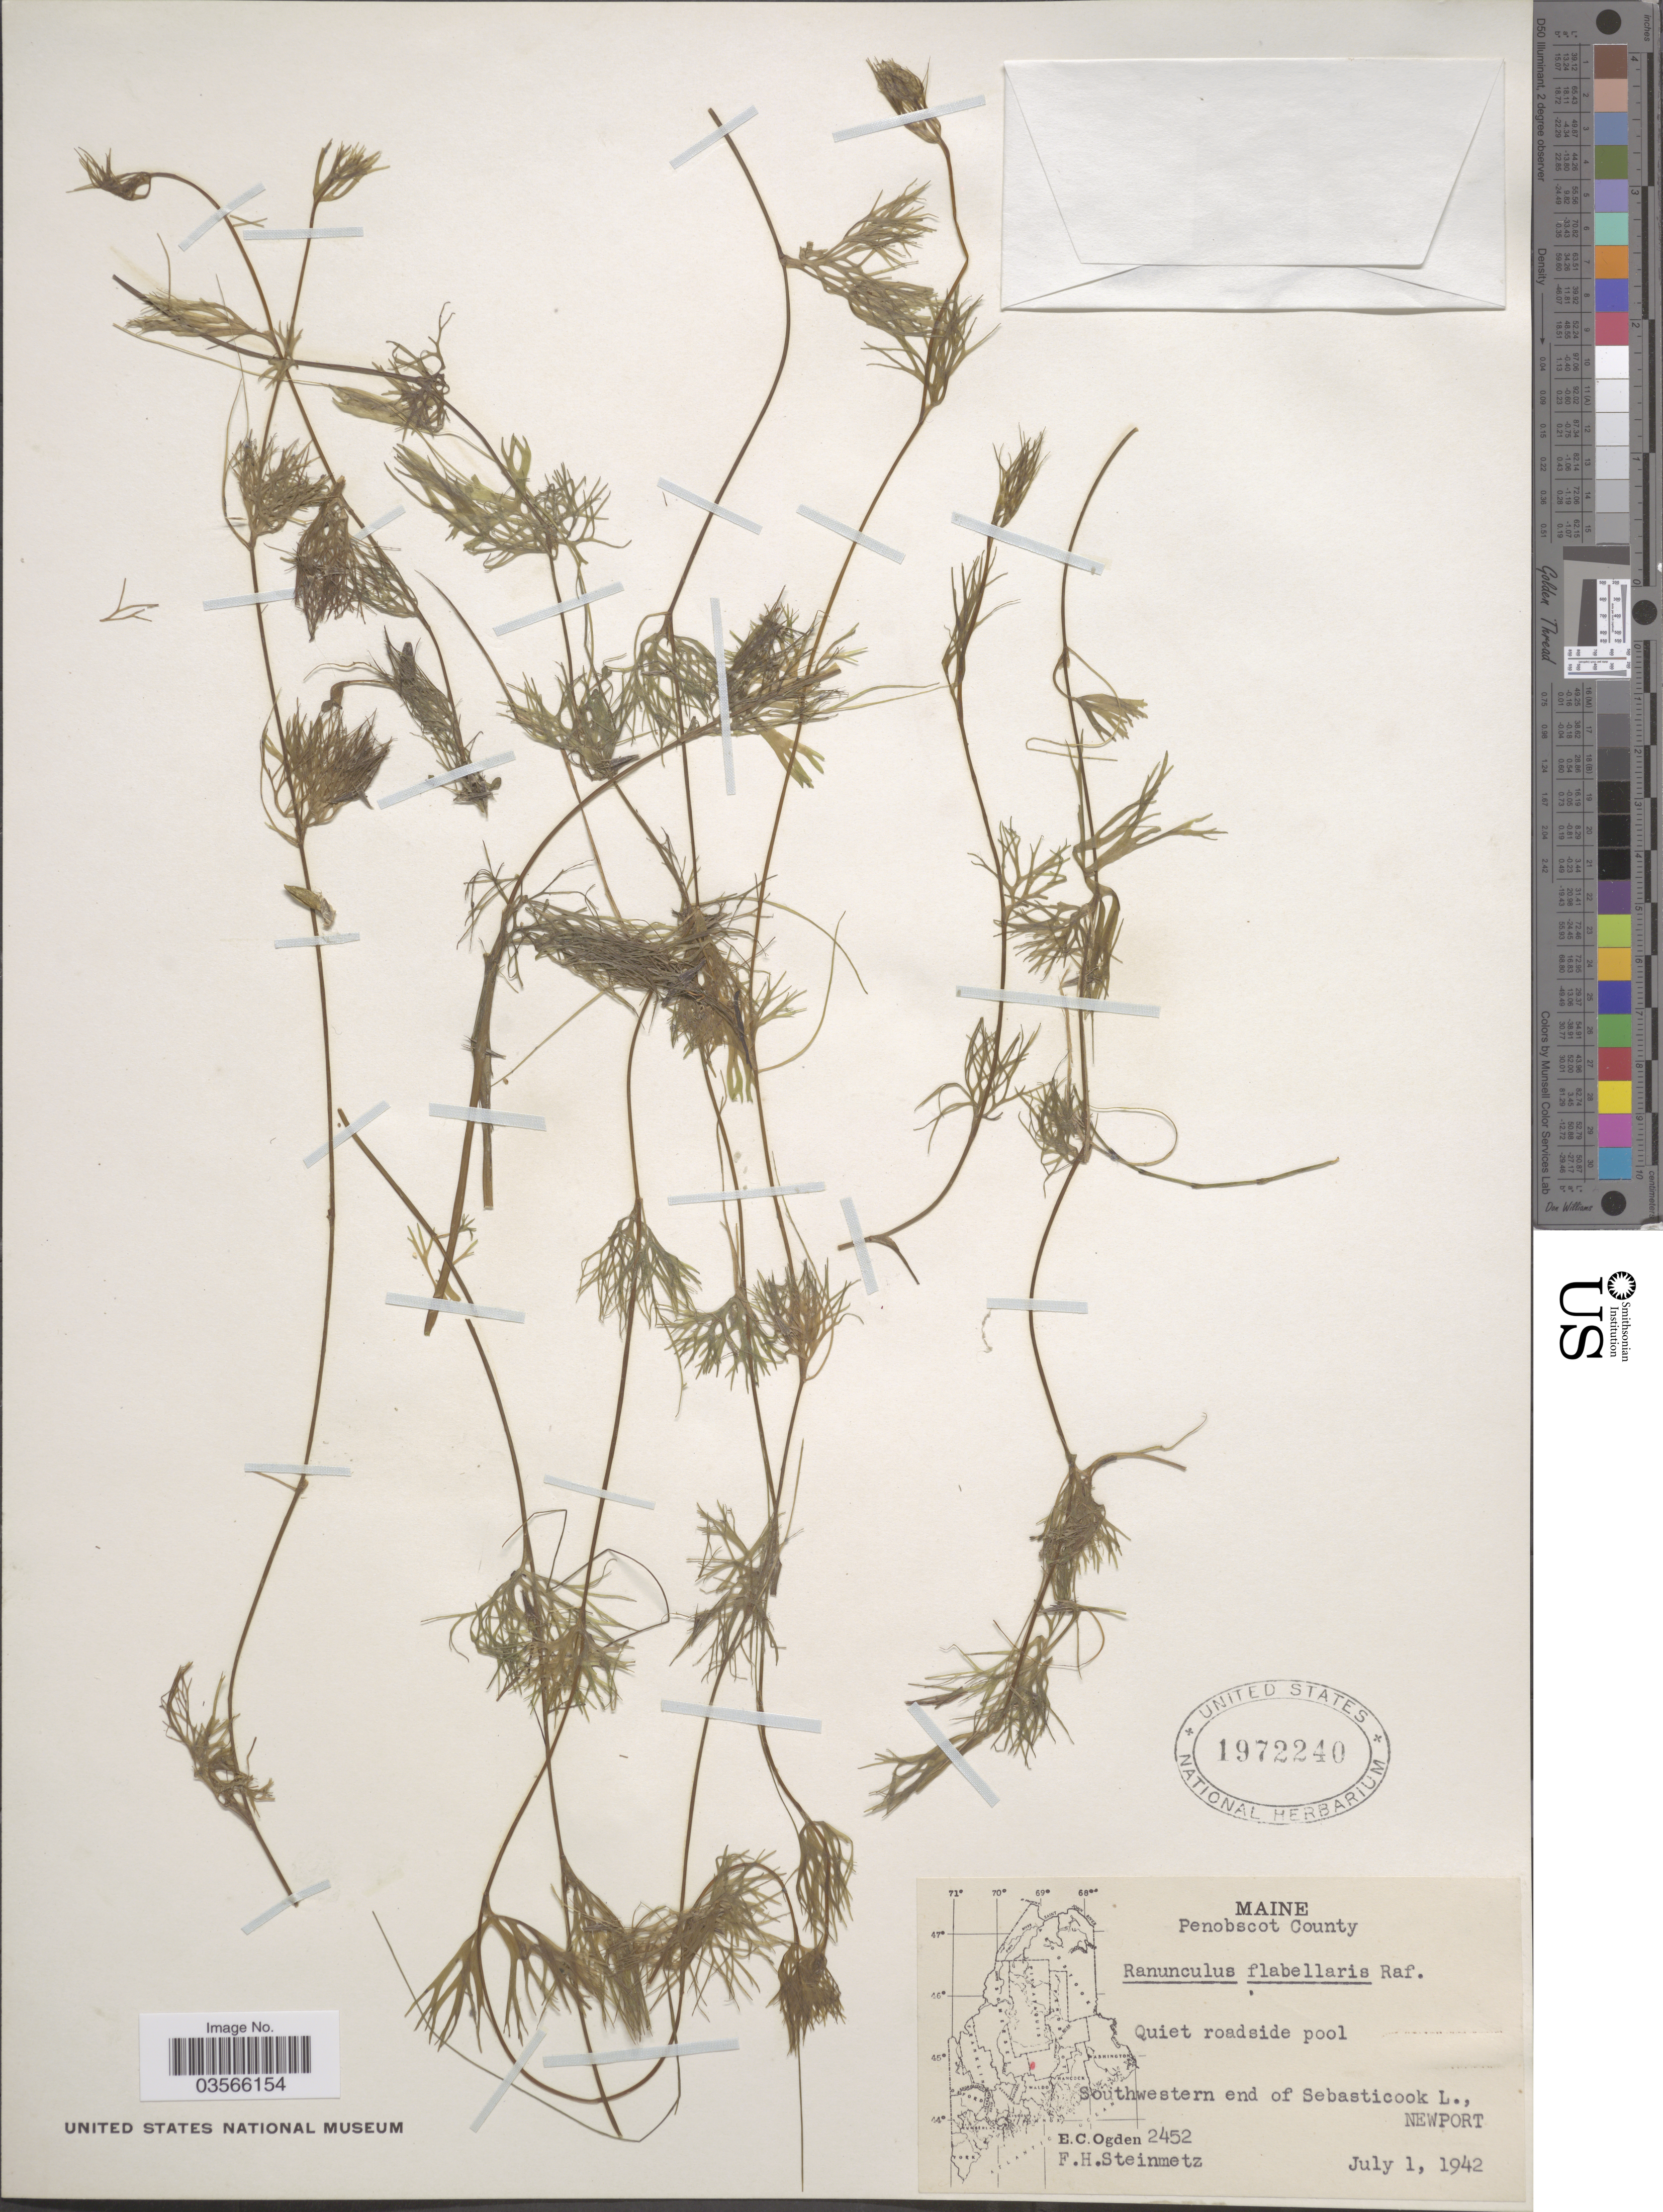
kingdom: Plantae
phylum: Tracheophyta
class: Magnoliopsida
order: Ranunculales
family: Ranunculaceae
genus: Ranunculus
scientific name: Ranunculus flabellaris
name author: Raf.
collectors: E. Ogden & F. H. Steinmetz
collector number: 2452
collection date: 1942-07-01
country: United States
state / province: Maine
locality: Penobscot County. Southwestern end of Sebasticook L., Newport.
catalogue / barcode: US 1972240